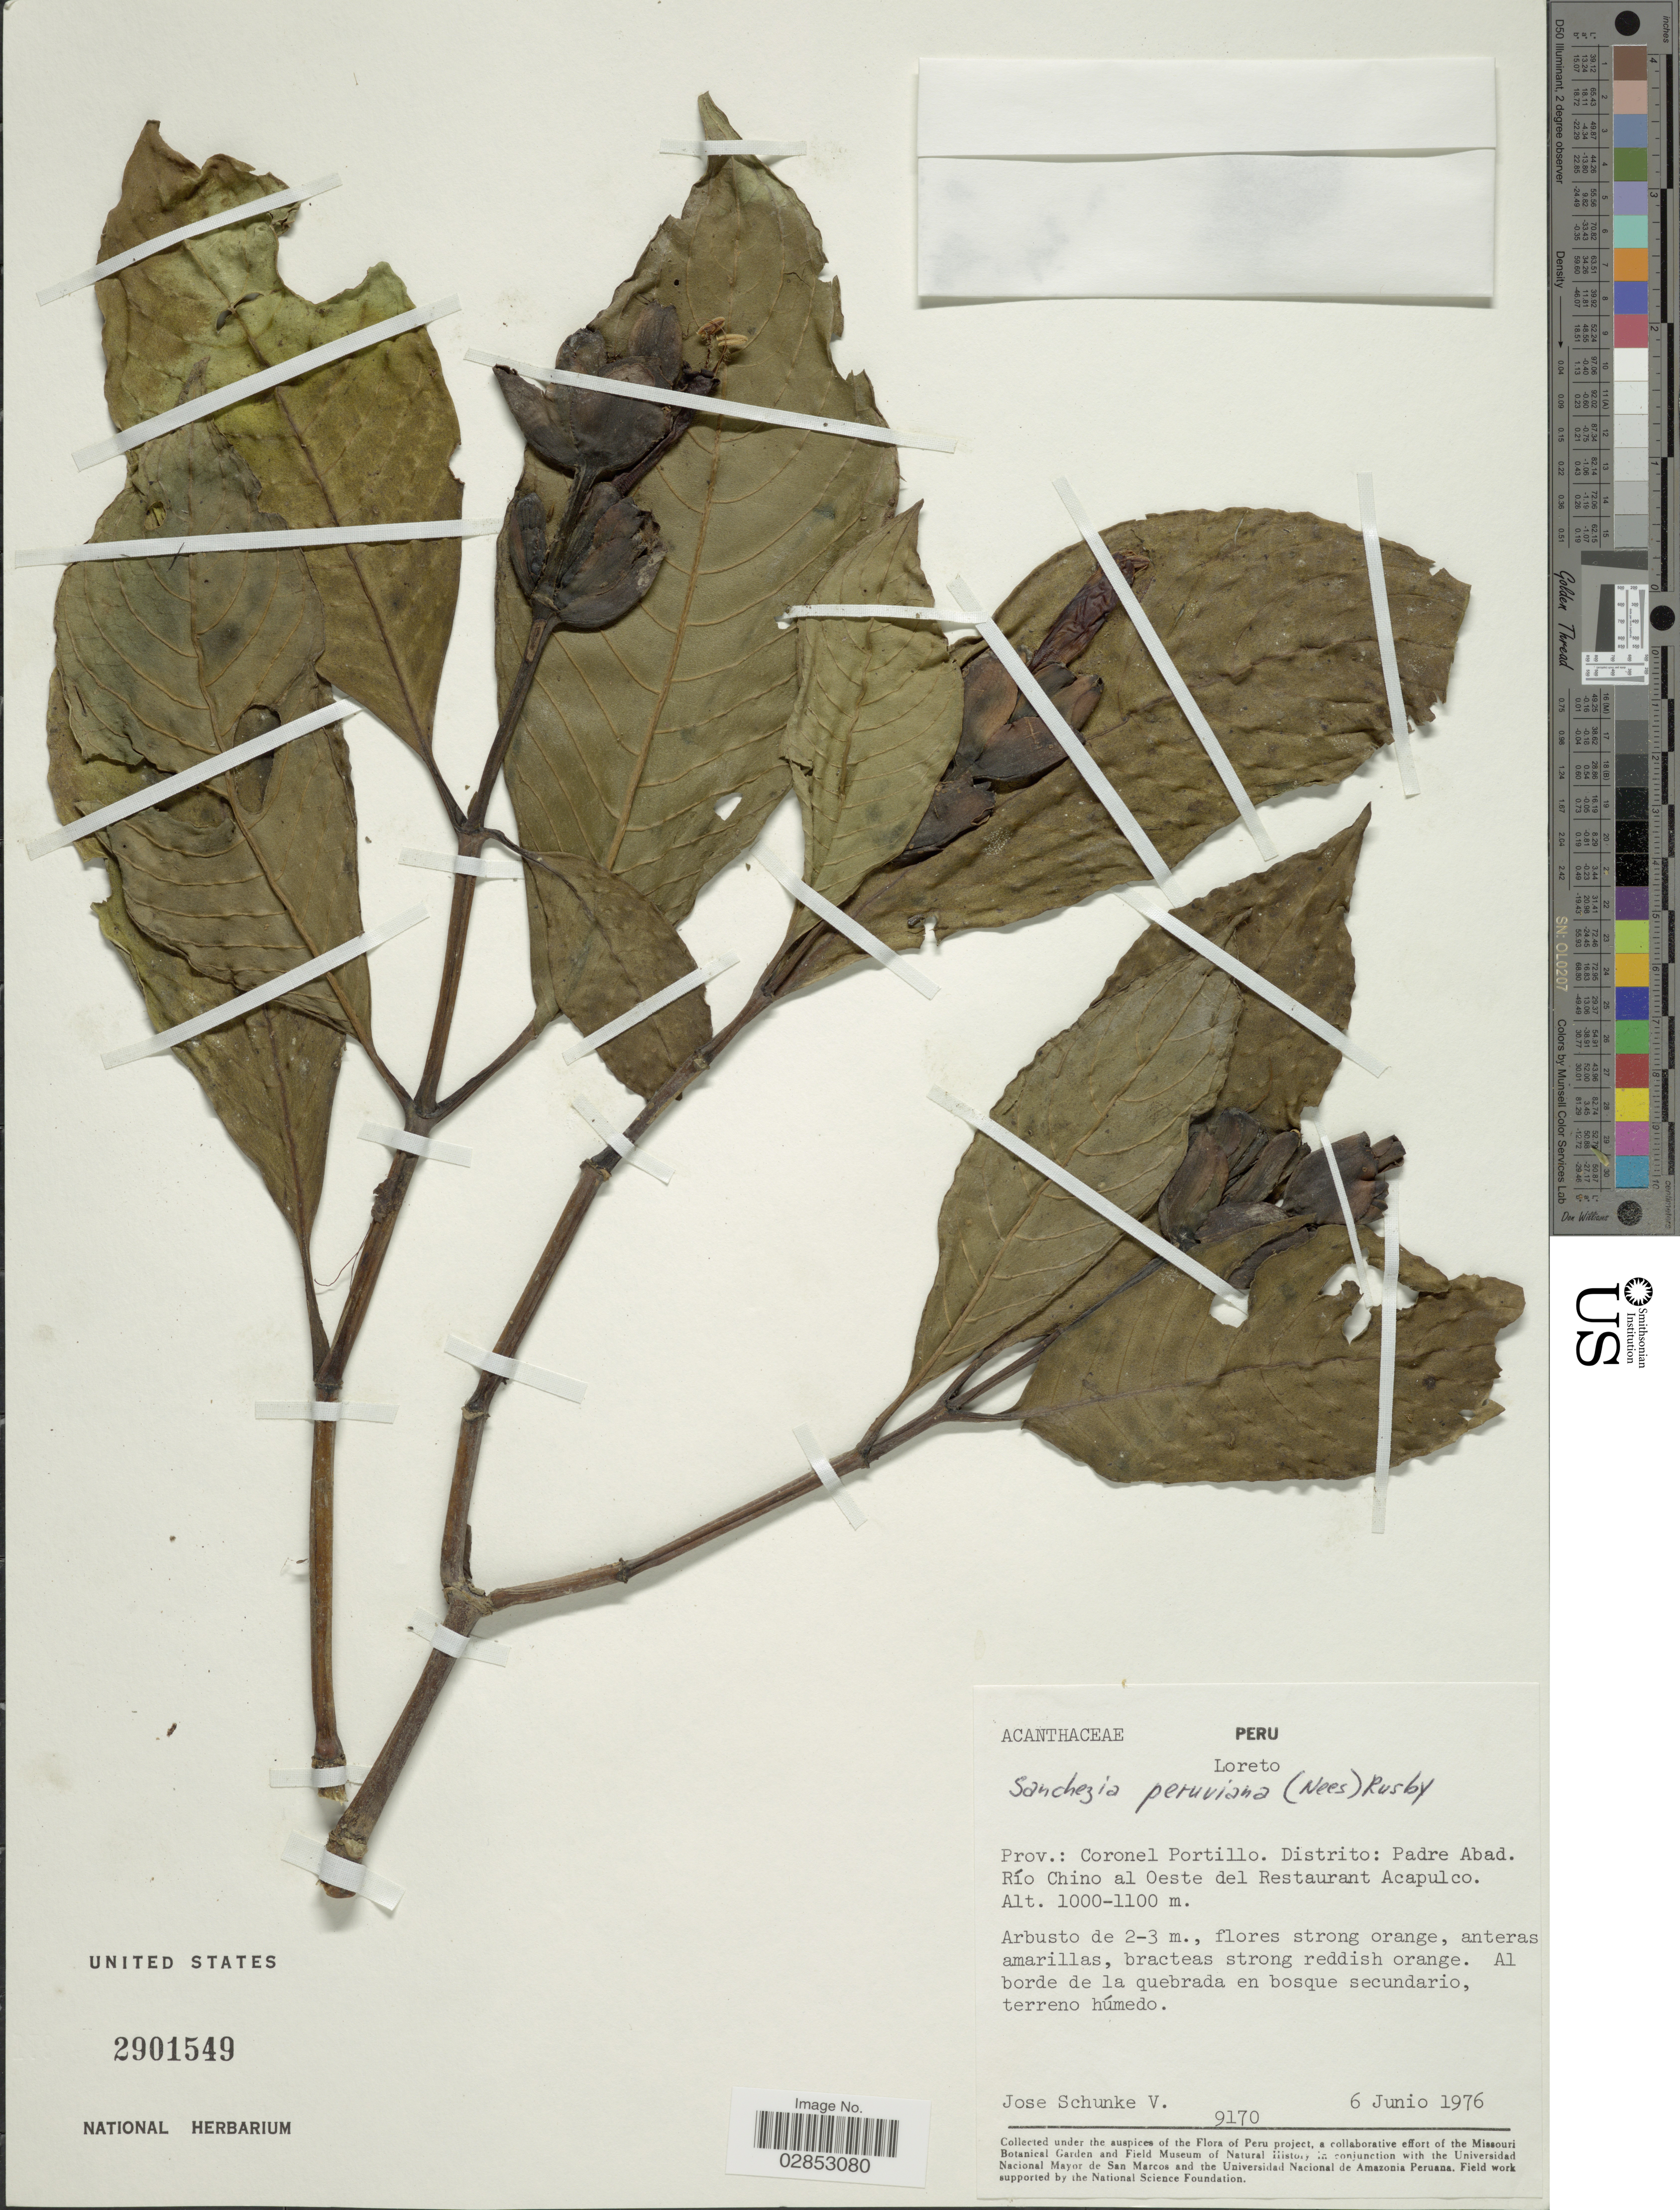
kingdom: Plantae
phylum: Tracheophyta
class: Magnoliopsida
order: Lamiales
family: Acanthaceae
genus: Sanchezia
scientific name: Sanchezia rubriflora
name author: Leonard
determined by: Azevedo, Igor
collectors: J. Schunke Vigo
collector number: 9170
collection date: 1976-06-06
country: Peru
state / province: Loreto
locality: Prov.: Coronel Portillo. Distrito: Padre Abad. Río Chino al Oeste del Restaurant Acapulco.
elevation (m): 1000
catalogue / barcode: US 2901549